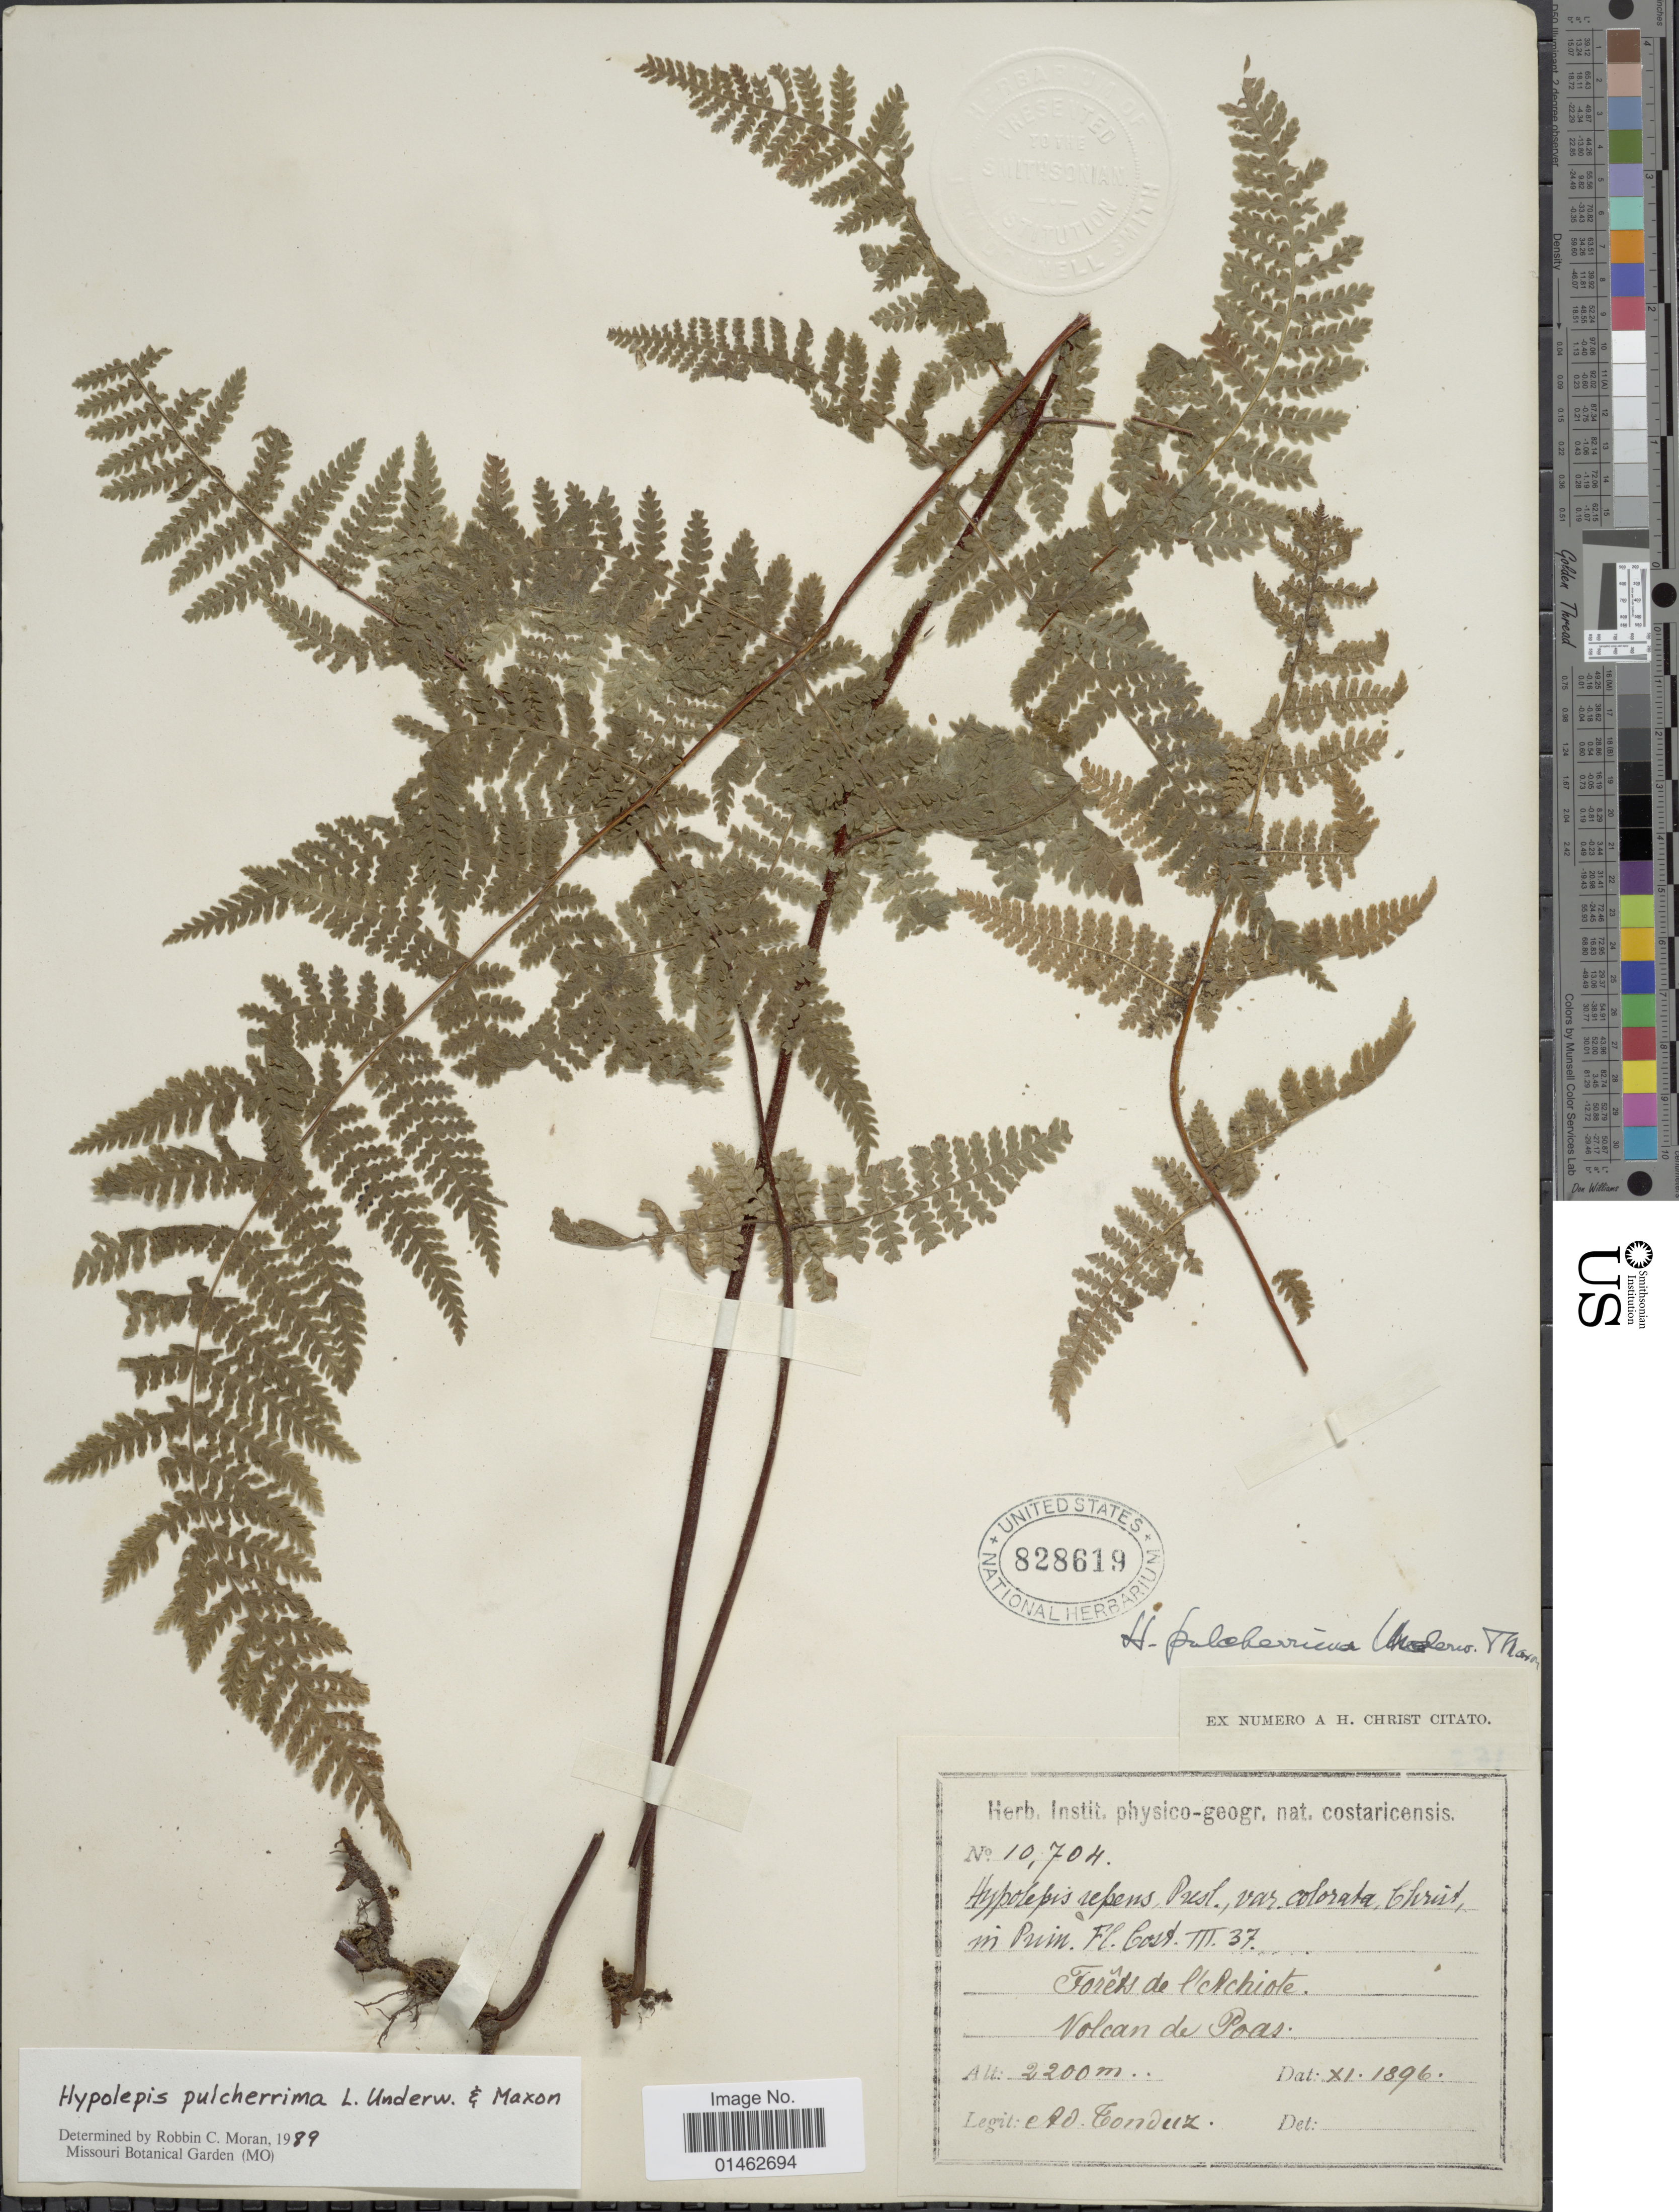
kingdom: Plantae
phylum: Tracheophyta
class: Polypodiopsida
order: Polypodiales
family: Dennstaedtiaceae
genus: Hypolepis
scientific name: Hypolepis pulcherrima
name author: Underw. & Maxon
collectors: A. Tonduz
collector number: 10704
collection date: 1896-11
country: Costa Rica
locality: Forets de l'Achiote. Volcan de Poas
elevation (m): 2200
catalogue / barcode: US 828619